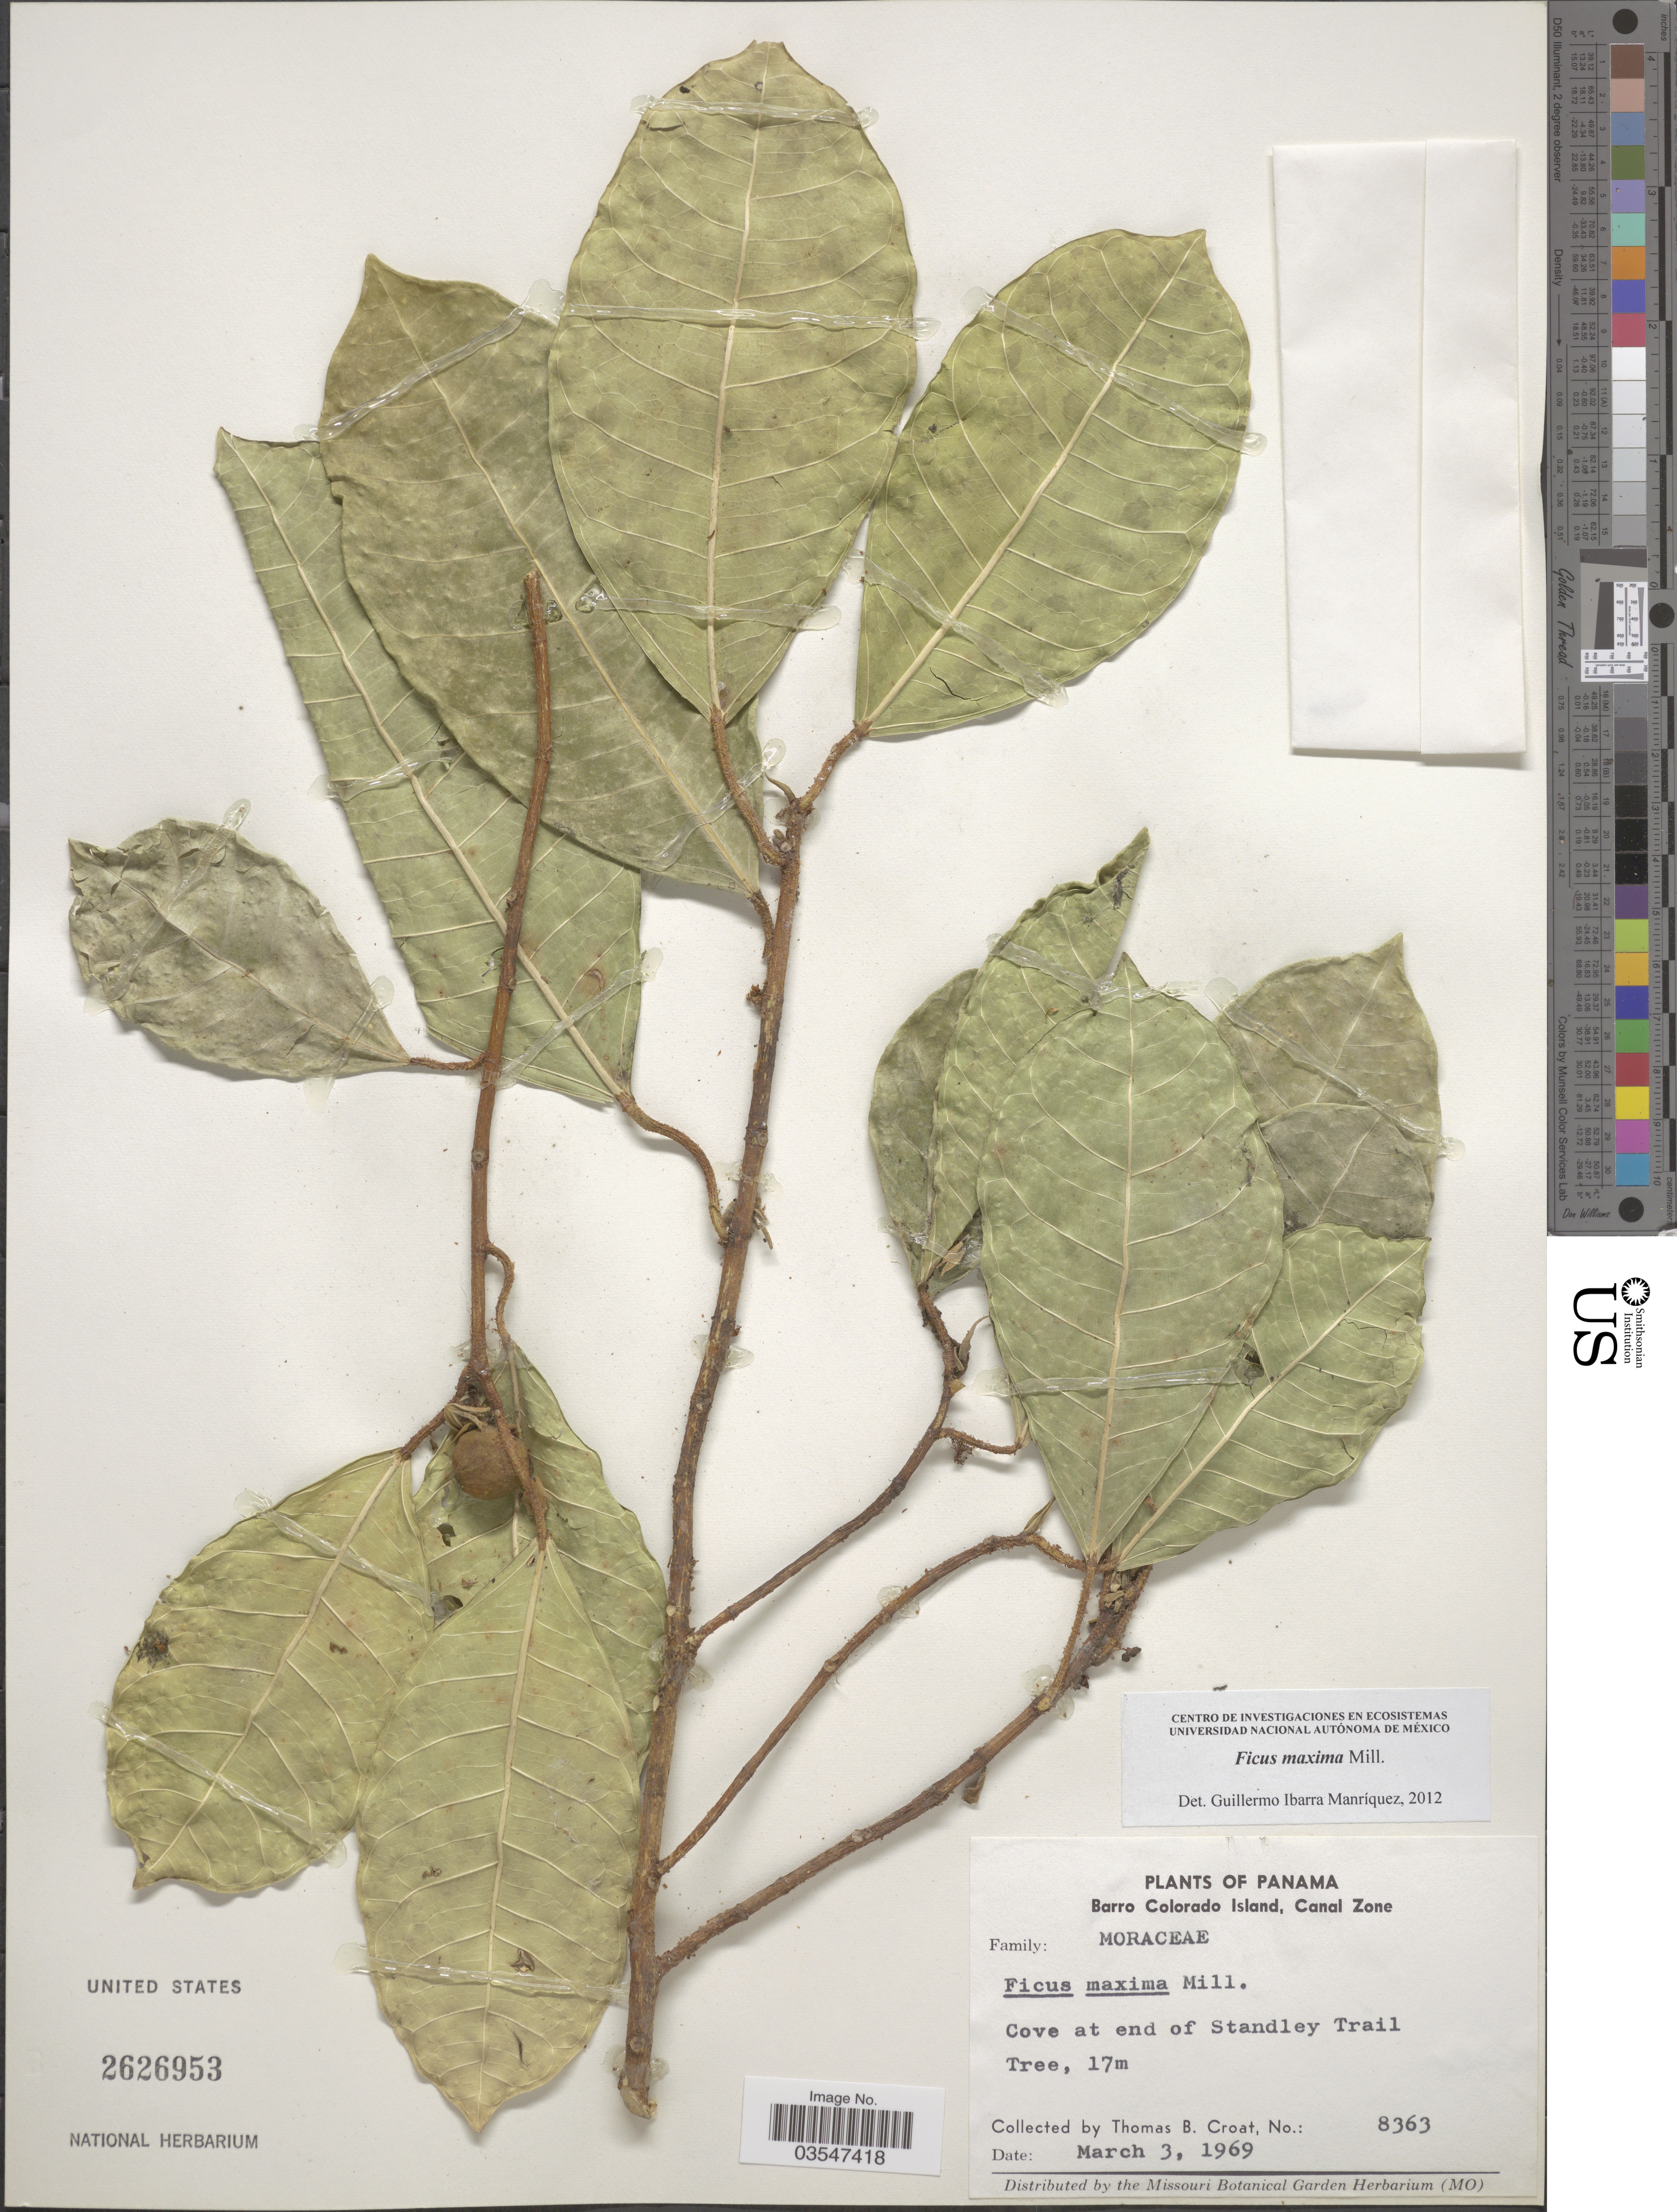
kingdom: Plantae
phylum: Tracheophyta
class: Magnoliopsida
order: Rosales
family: Moraceae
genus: Ficus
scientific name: Ficus maxima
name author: Mill.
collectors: T. B. Croat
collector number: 8363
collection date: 1969-03-03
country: Panama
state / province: Colón / Panamá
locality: Barro Colorado Island, Canal Zone. Cove at end of Standley Trail.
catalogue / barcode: US 2626953